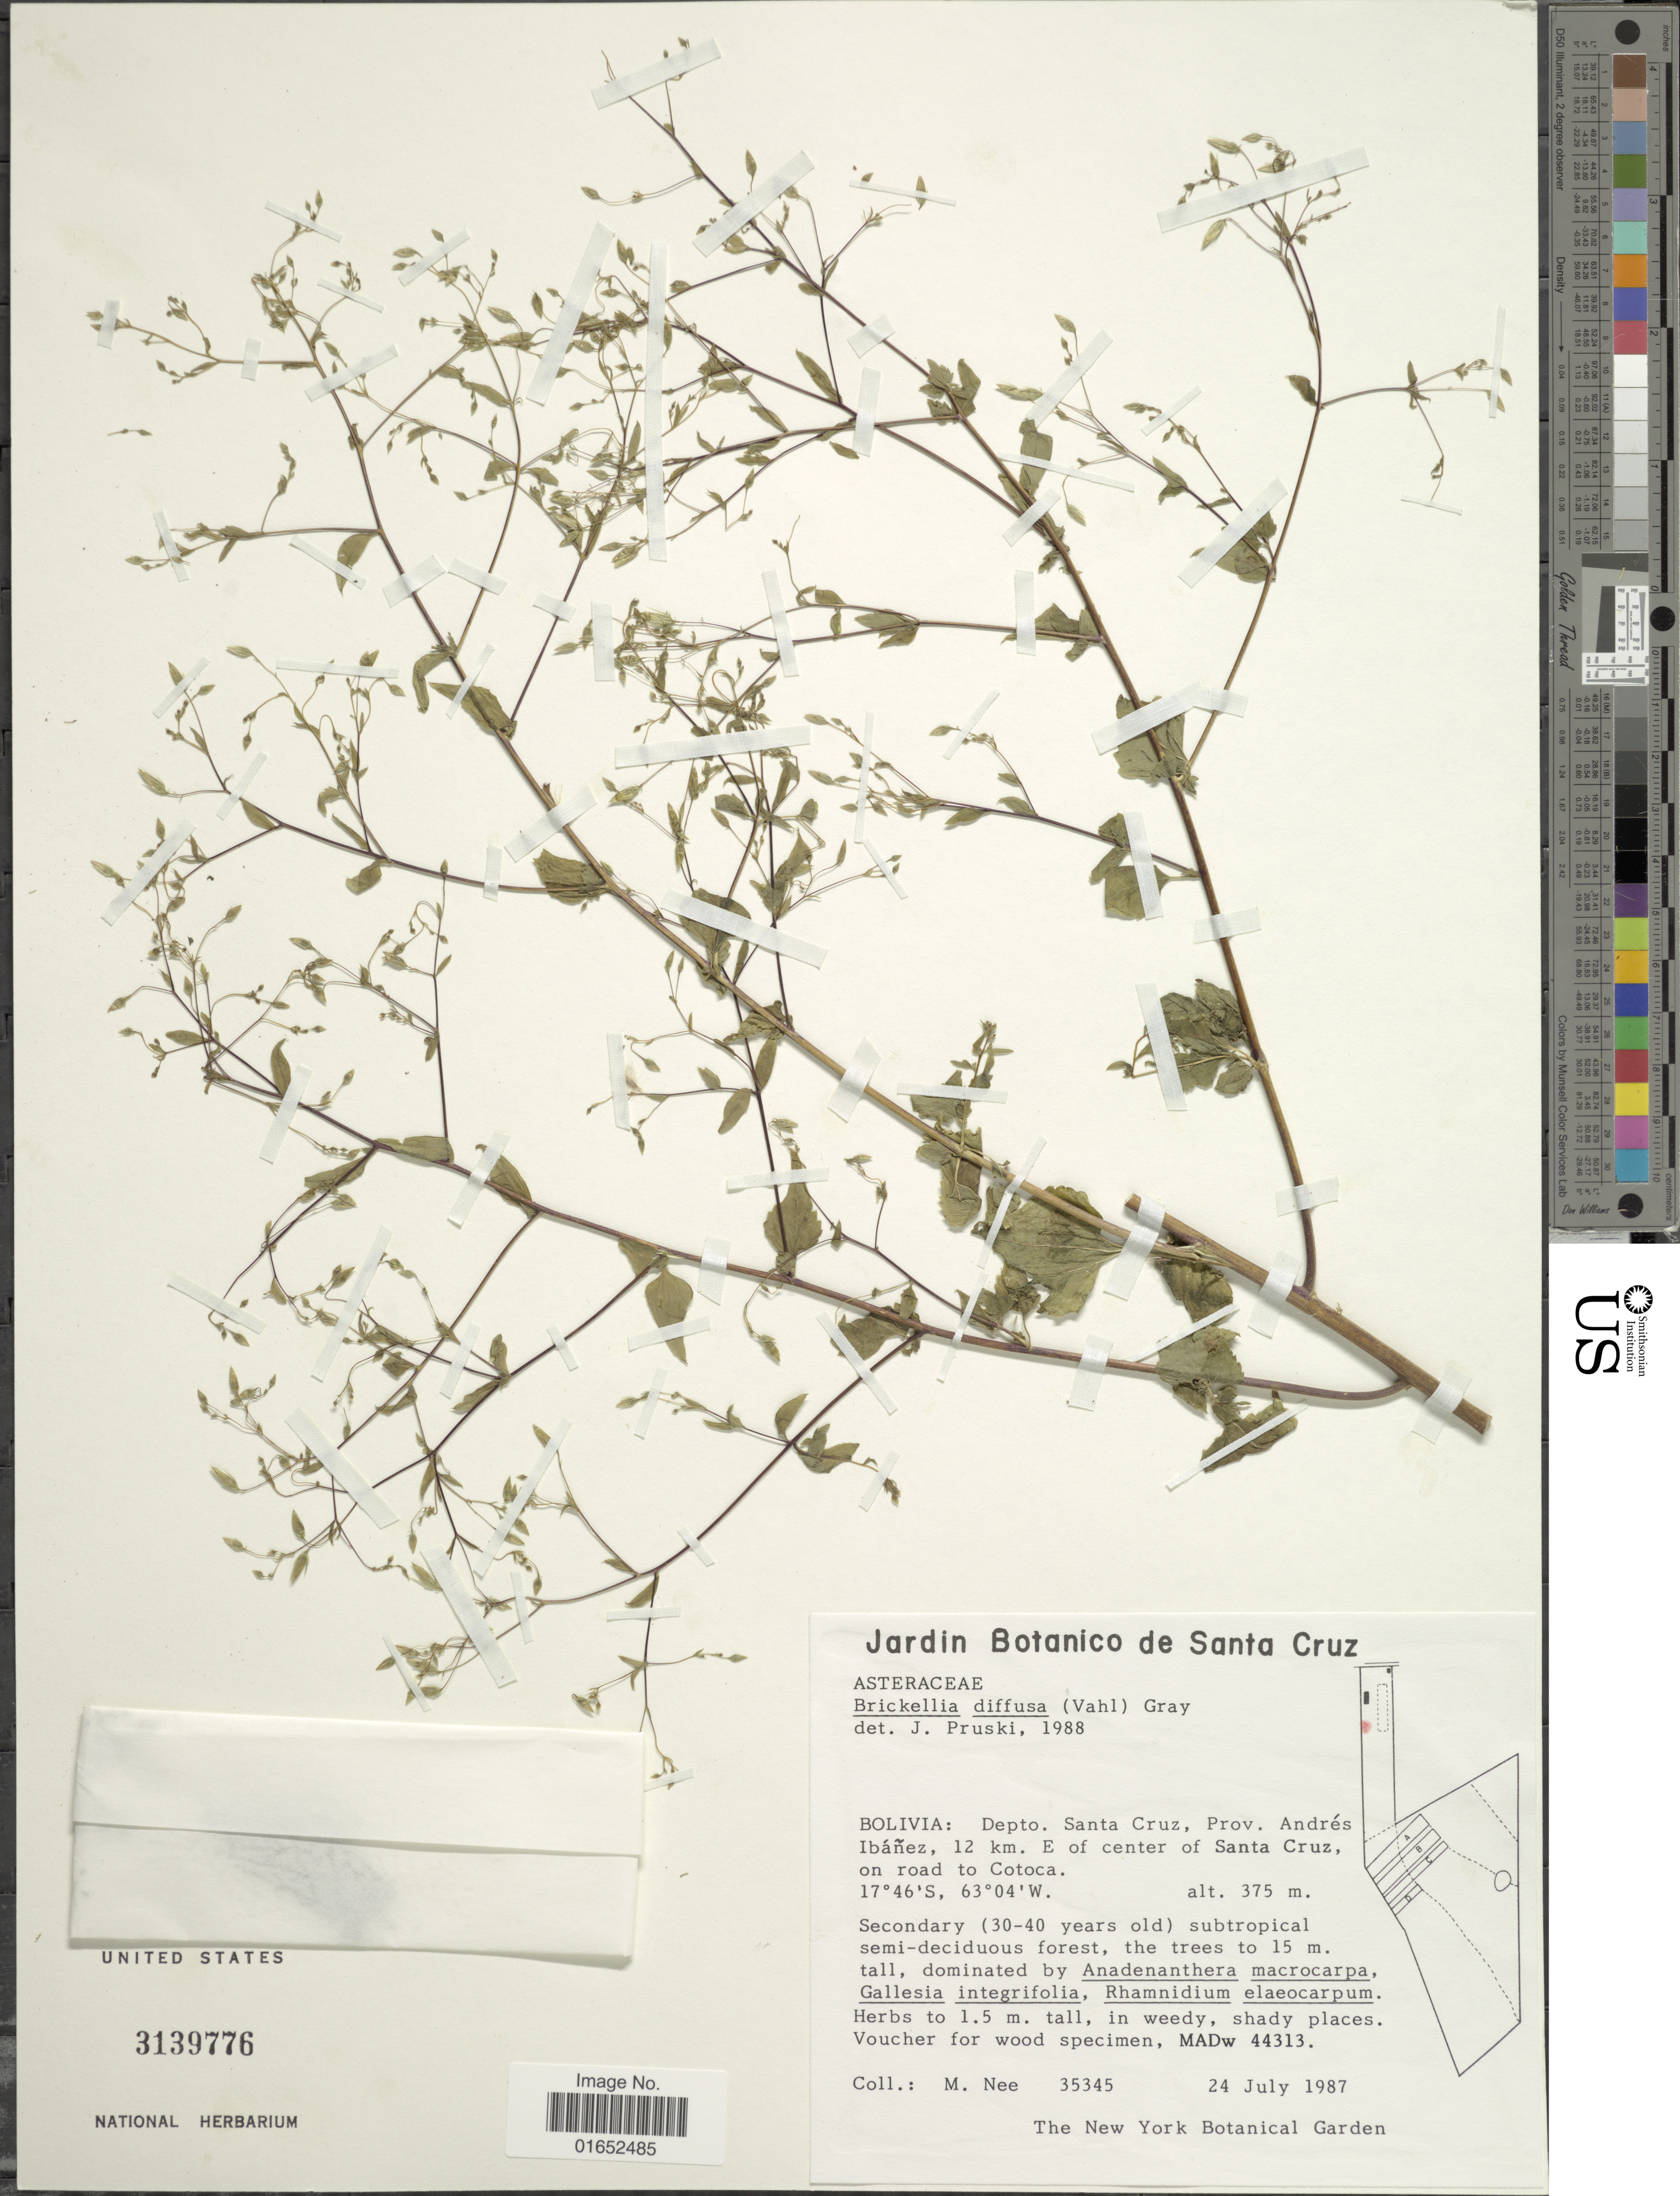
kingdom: Plantae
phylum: Tracheophyta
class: Magnoliopsida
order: Asterales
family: Asteraceae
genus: Brickellia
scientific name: Brickellia diffusa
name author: (Vahl) A. Gray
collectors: M. Nee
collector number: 35345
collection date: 1987-07-24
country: Bolivia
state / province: Santa Cruz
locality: Depto Santa Cruz, Prov. Andrés Ibáñez, 12 km E of center of Santa Cruz, on road to Cotoca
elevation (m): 375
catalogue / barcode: US 3139776